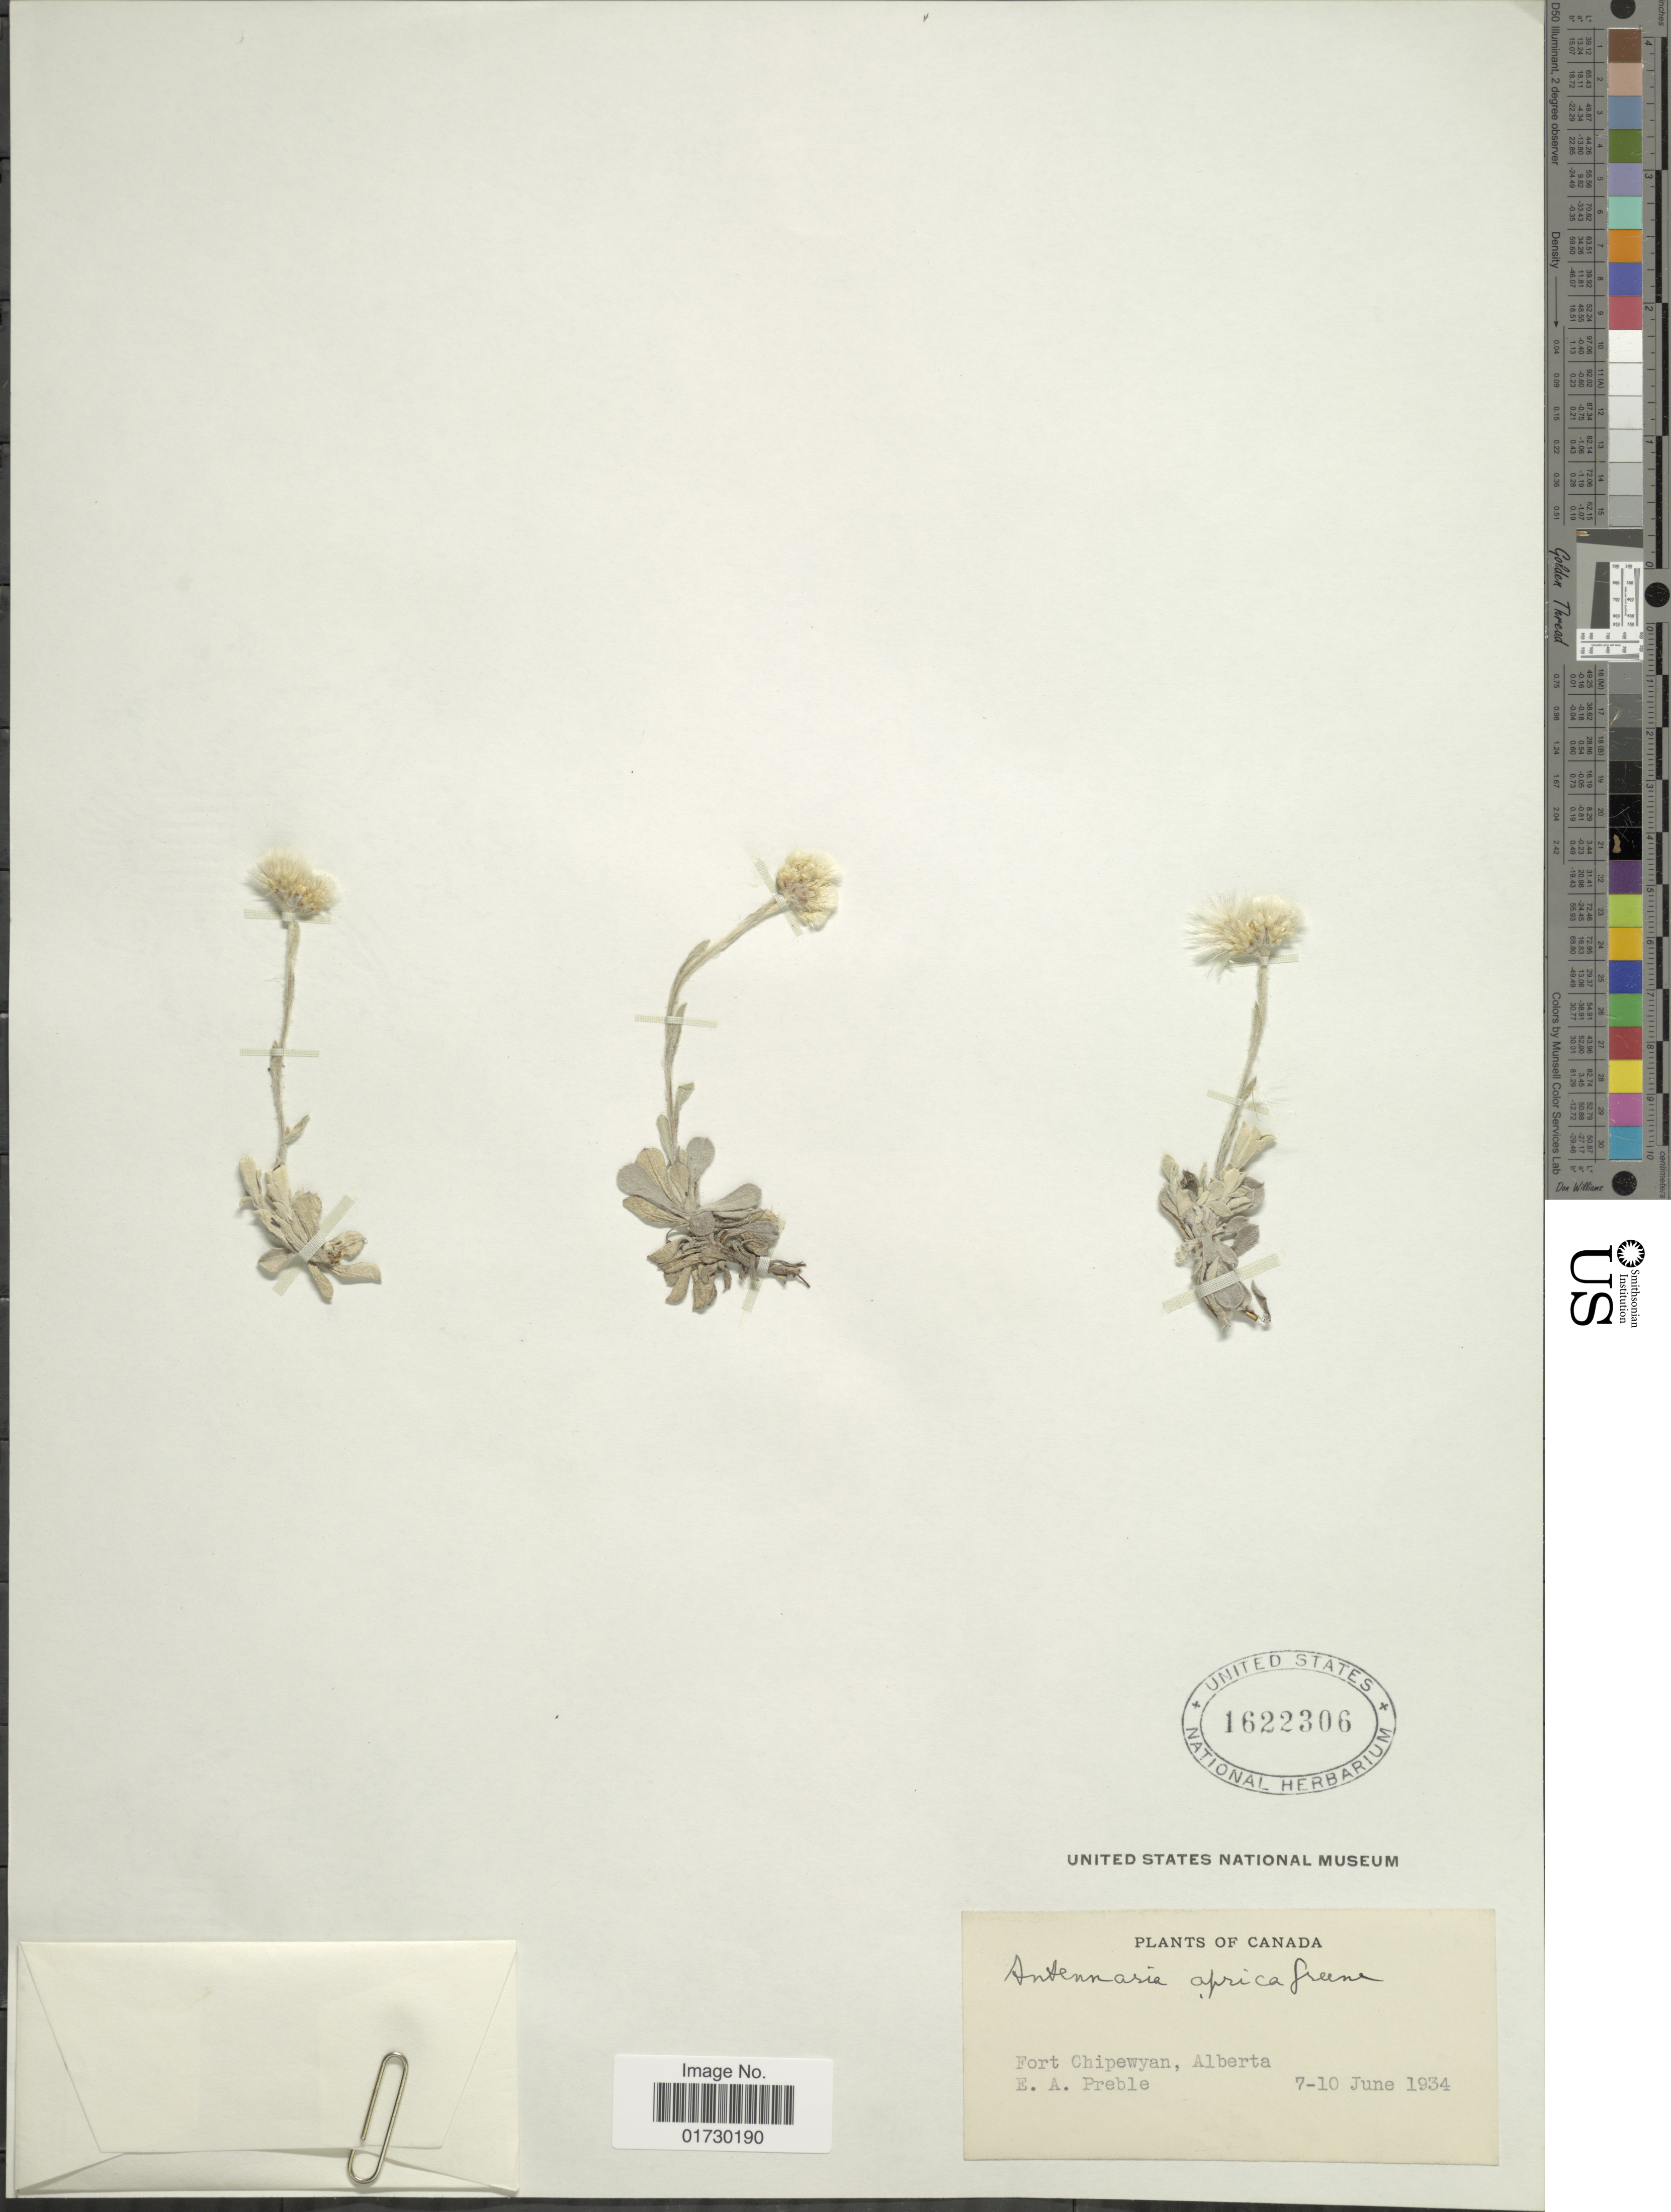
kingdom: Plantae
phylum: Tracheophyta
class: Magnoliopsida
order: Asterales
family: Asteraceae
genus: Antennaria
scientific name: Antennaria aprica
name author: Greene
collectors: E. Preble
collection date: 1934-06-07/1934-06-10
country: Canada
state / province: Alberta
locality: Fort Chipewyan, Alberta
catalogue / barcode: US 1622306